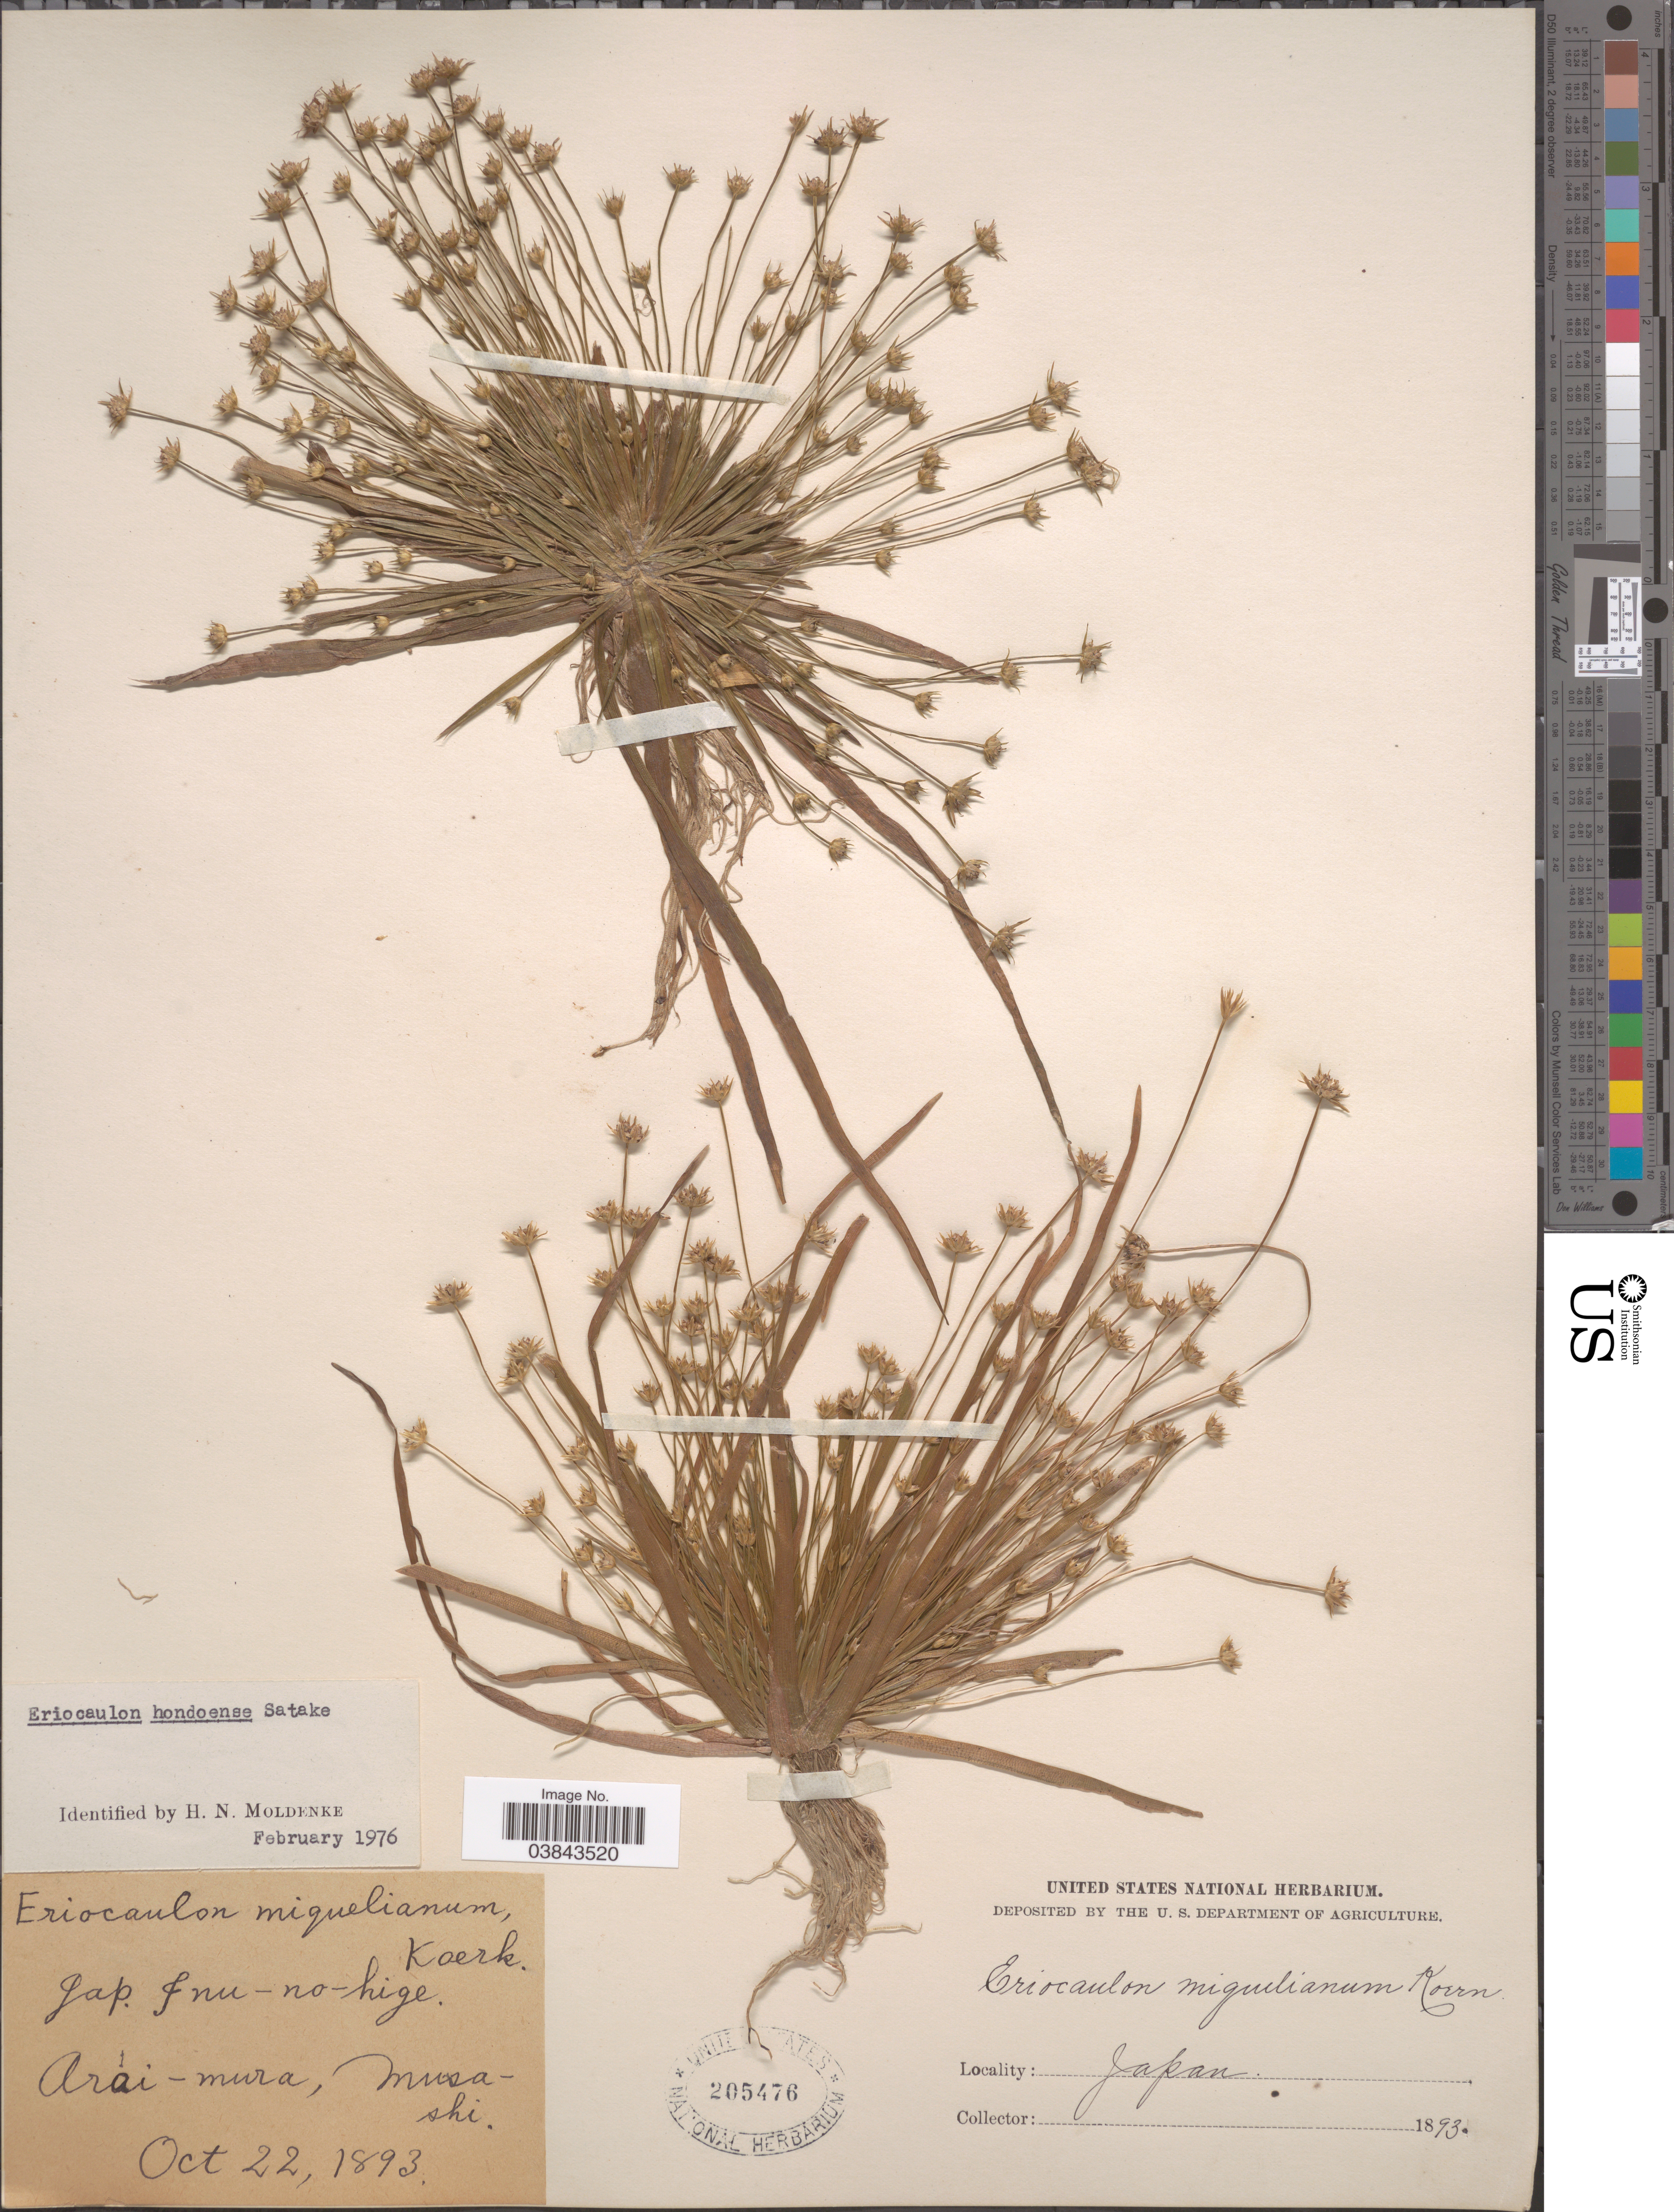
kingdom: Plantae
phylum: Tracheophyta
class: Liliopsida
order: Poales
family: Eriocaulaceae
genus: Eriocaulon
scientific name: Eriocaulon hondoense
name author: Satake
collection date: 1893-10-22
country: Japan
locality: Arai-mura, Musashi.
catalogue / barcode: US 205476